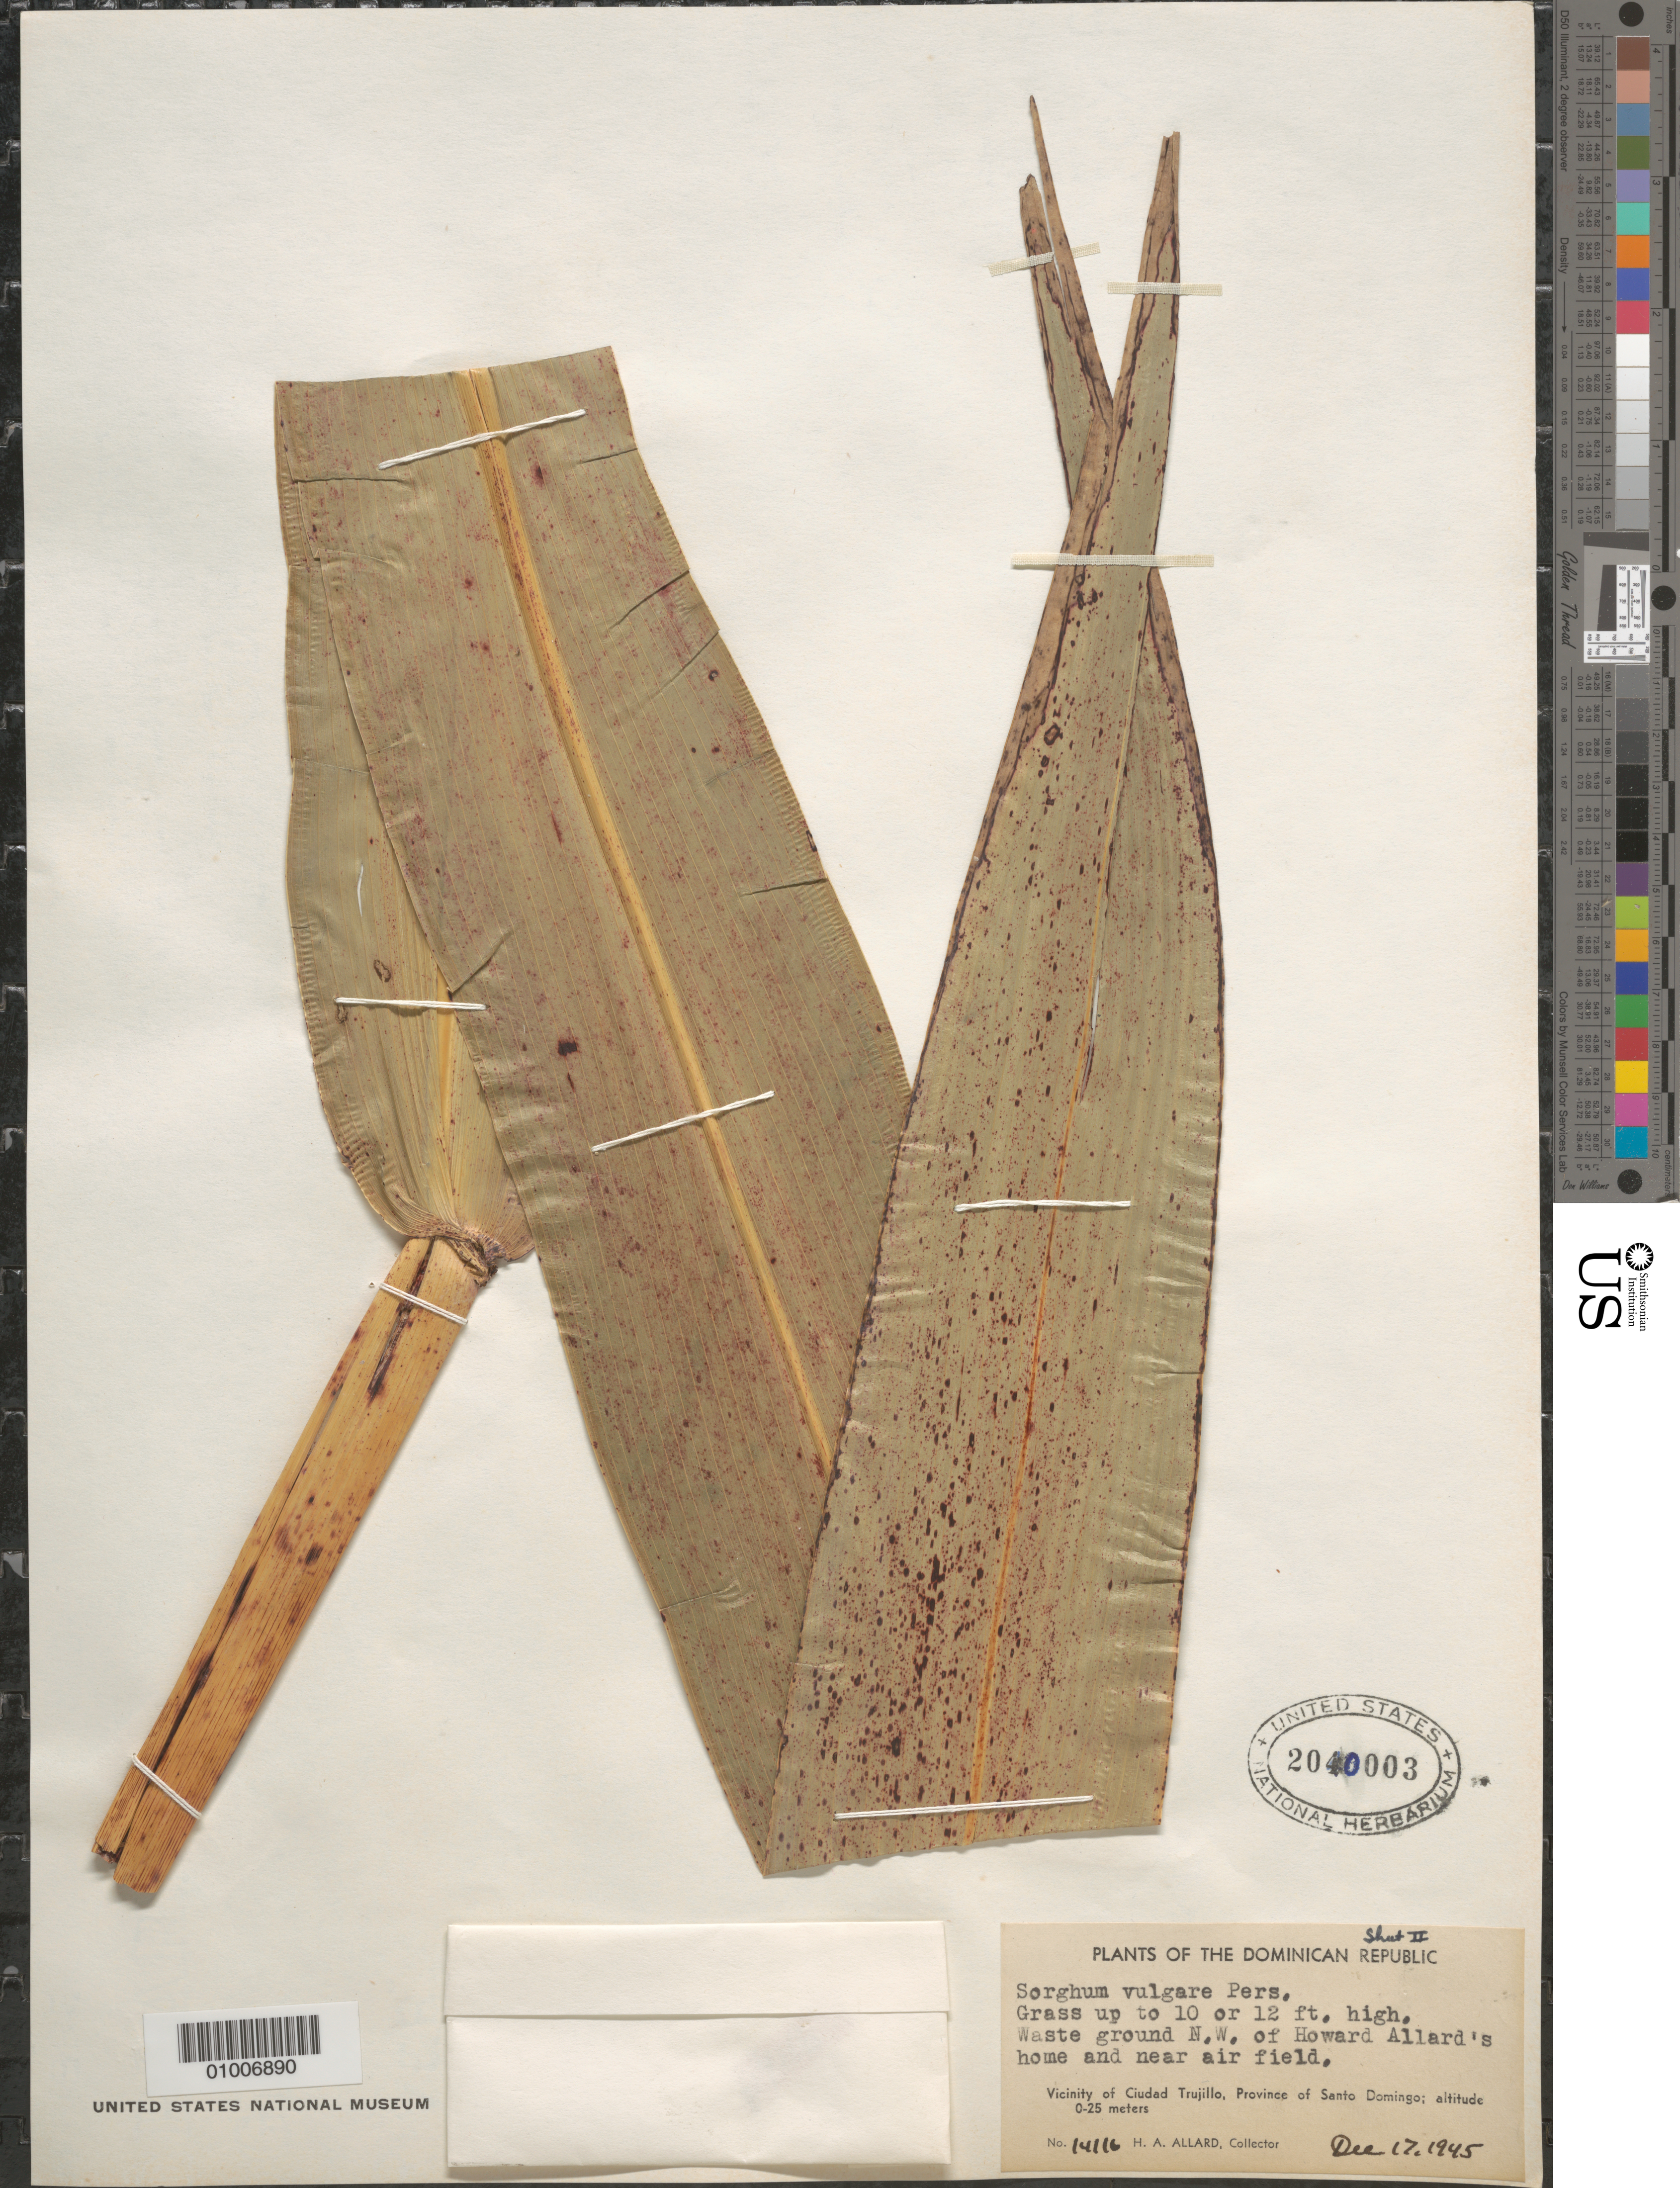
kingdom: Plantae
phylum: Tracheophyta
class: Liliopsida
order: Poales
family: Poaceae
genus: Sorghum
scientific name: Sorghum vulgare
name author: (L.) Pers.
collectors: H. A. Allard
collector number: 14116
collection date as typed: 17 Dec 1945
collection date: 1945-12-17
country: Dominican Republic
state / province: Distrito Nacional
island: Hispaniola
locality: Grass up to 10 or 12 ft. high. Waste ground N.W. of Howard Allard's home and near air field.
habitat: waste ground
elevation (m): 0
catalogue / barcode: US 2040003